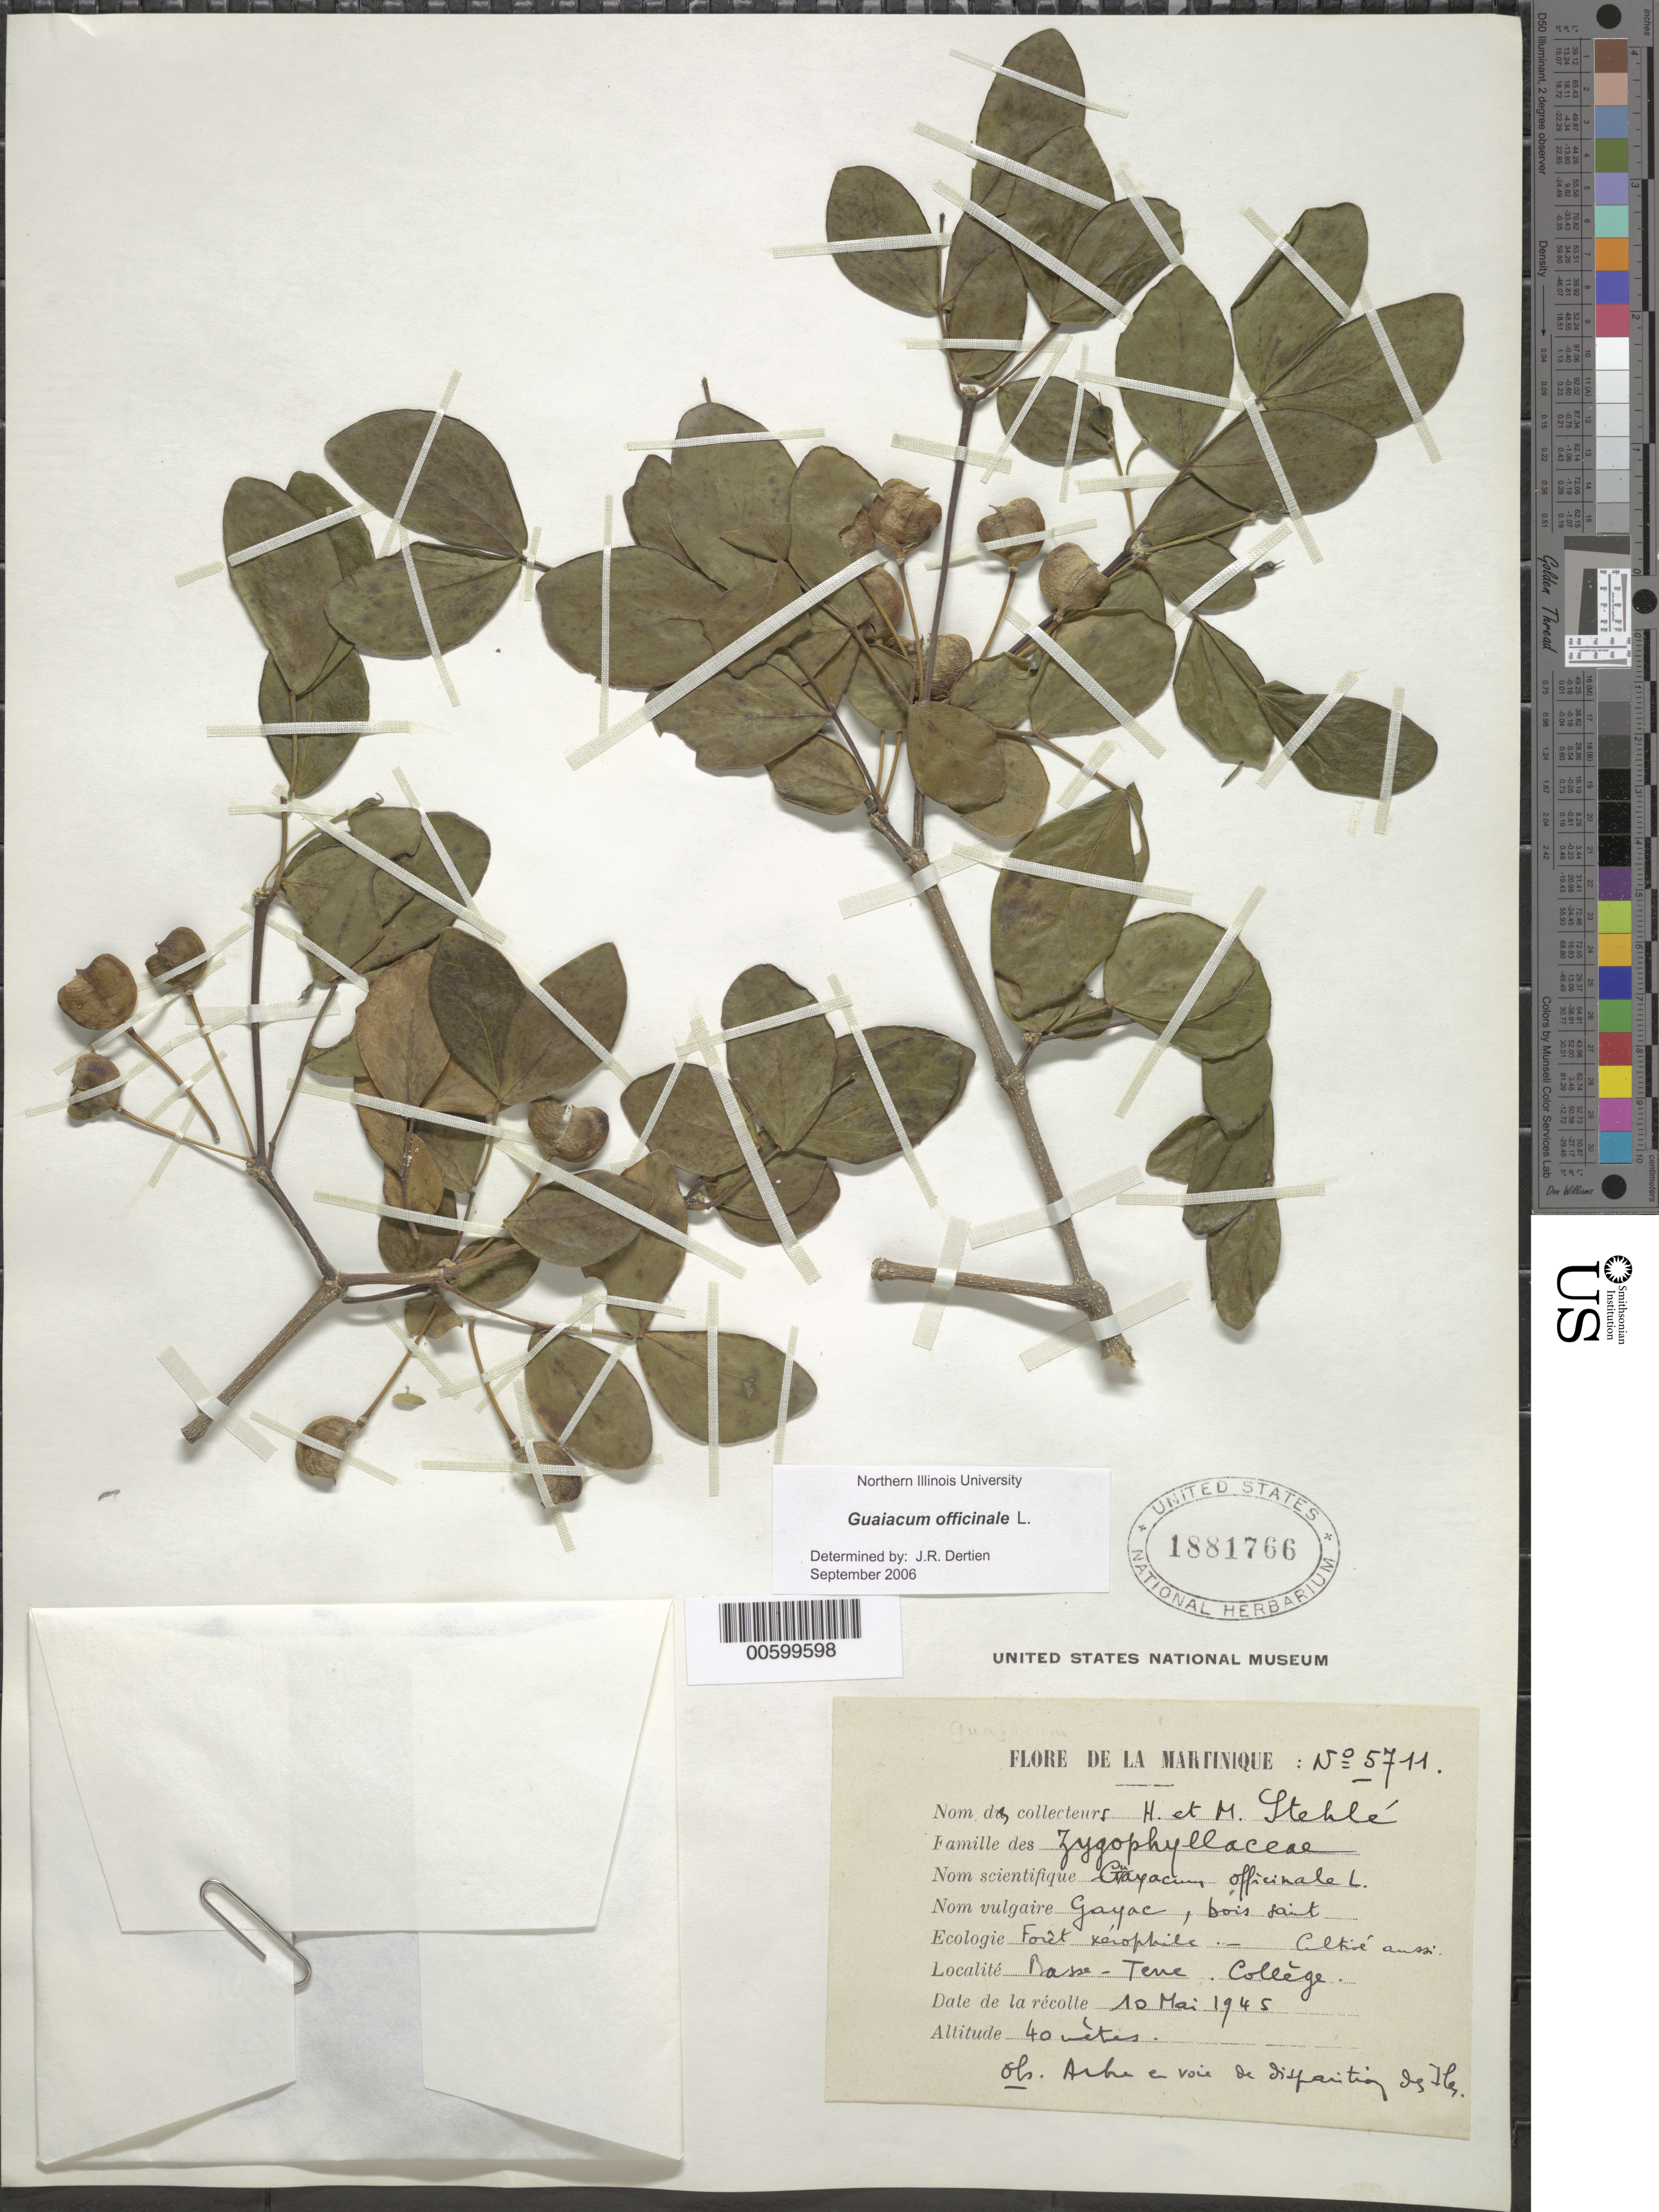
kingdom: Plantae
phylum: Tracheophyta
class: Magnoliopsida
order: Zygophyllales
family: Zygophyllaceae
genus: Guaiacum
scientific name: Guaiacum officinale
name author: L.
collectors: H. Stehlé & M. Stehlé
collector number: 5711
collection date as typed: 10 May 1945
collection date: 1945-05-10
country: Martinique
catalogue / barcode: US 1881766